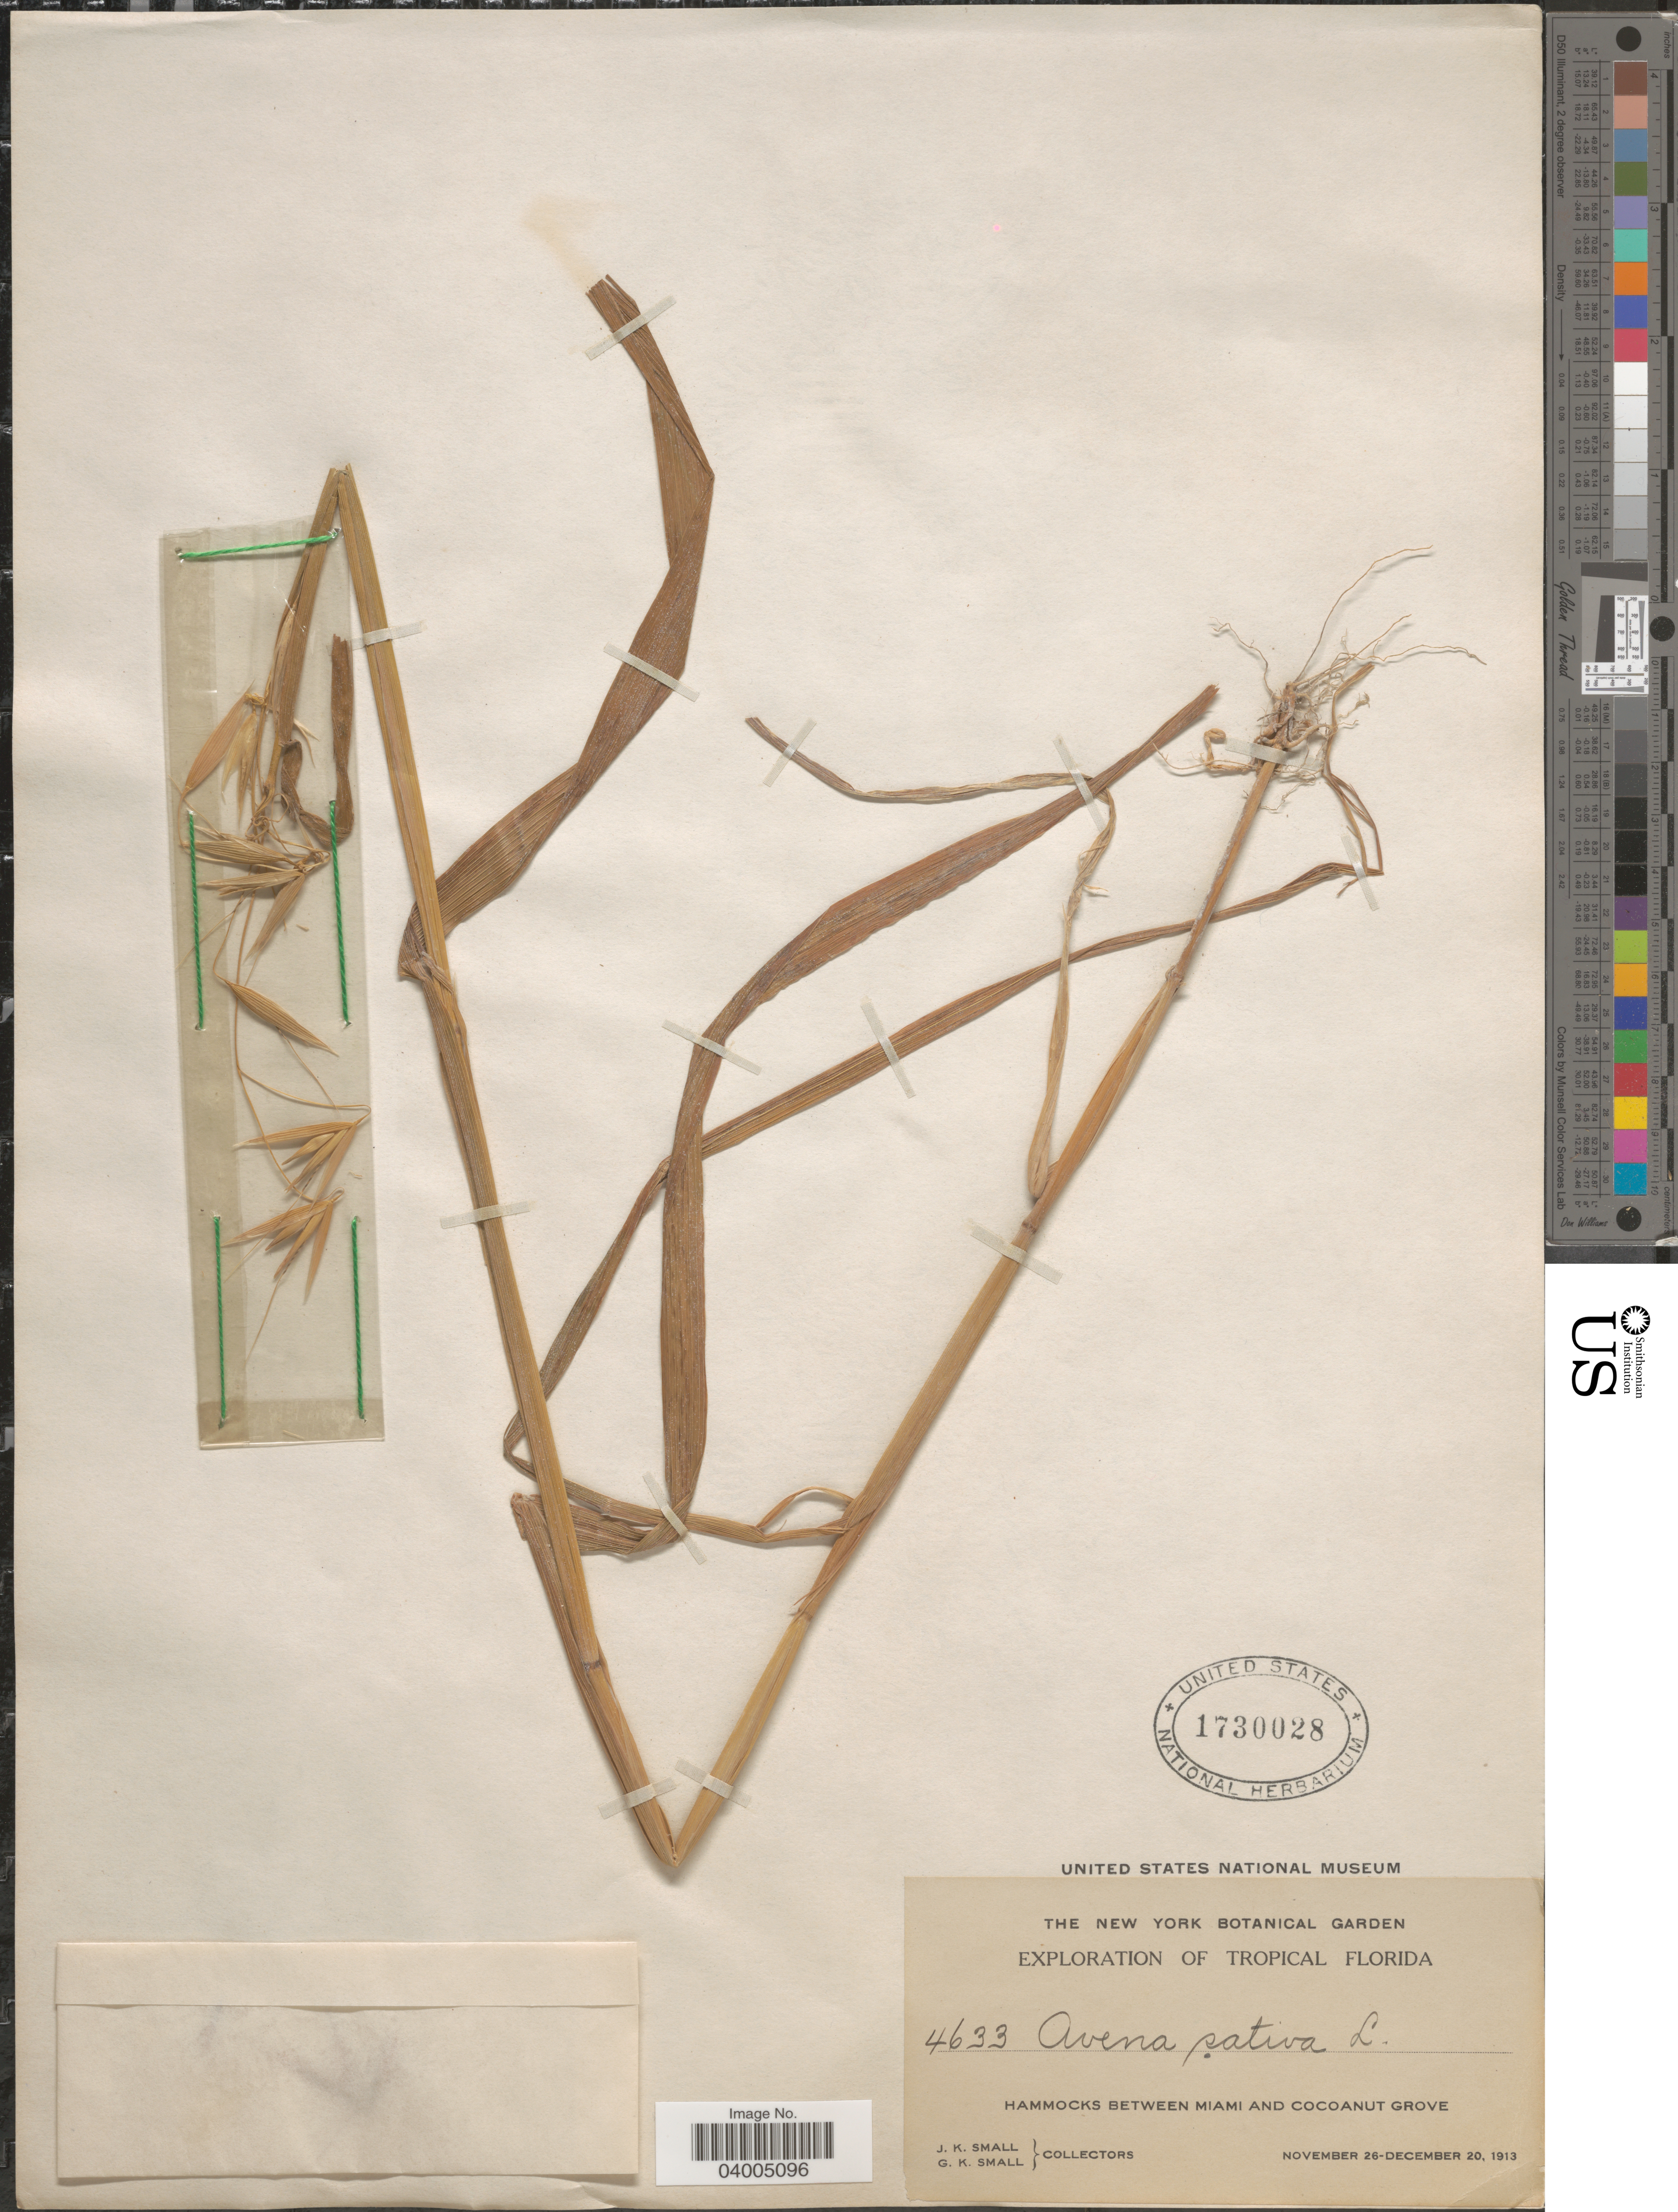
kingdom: Plantae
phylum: Tracheophyta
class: Liliopsida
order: Poales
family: Poaceae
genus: Avena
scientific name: Avena sativa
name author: L.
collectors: J. K. Small & G. K. Small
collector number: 4633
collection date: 1913-11-26/1913-12-20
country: United States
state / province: Florida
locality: Tropical Florida. Hammocks between Miami and Cocoanut Grove.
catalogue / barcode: US 1730028